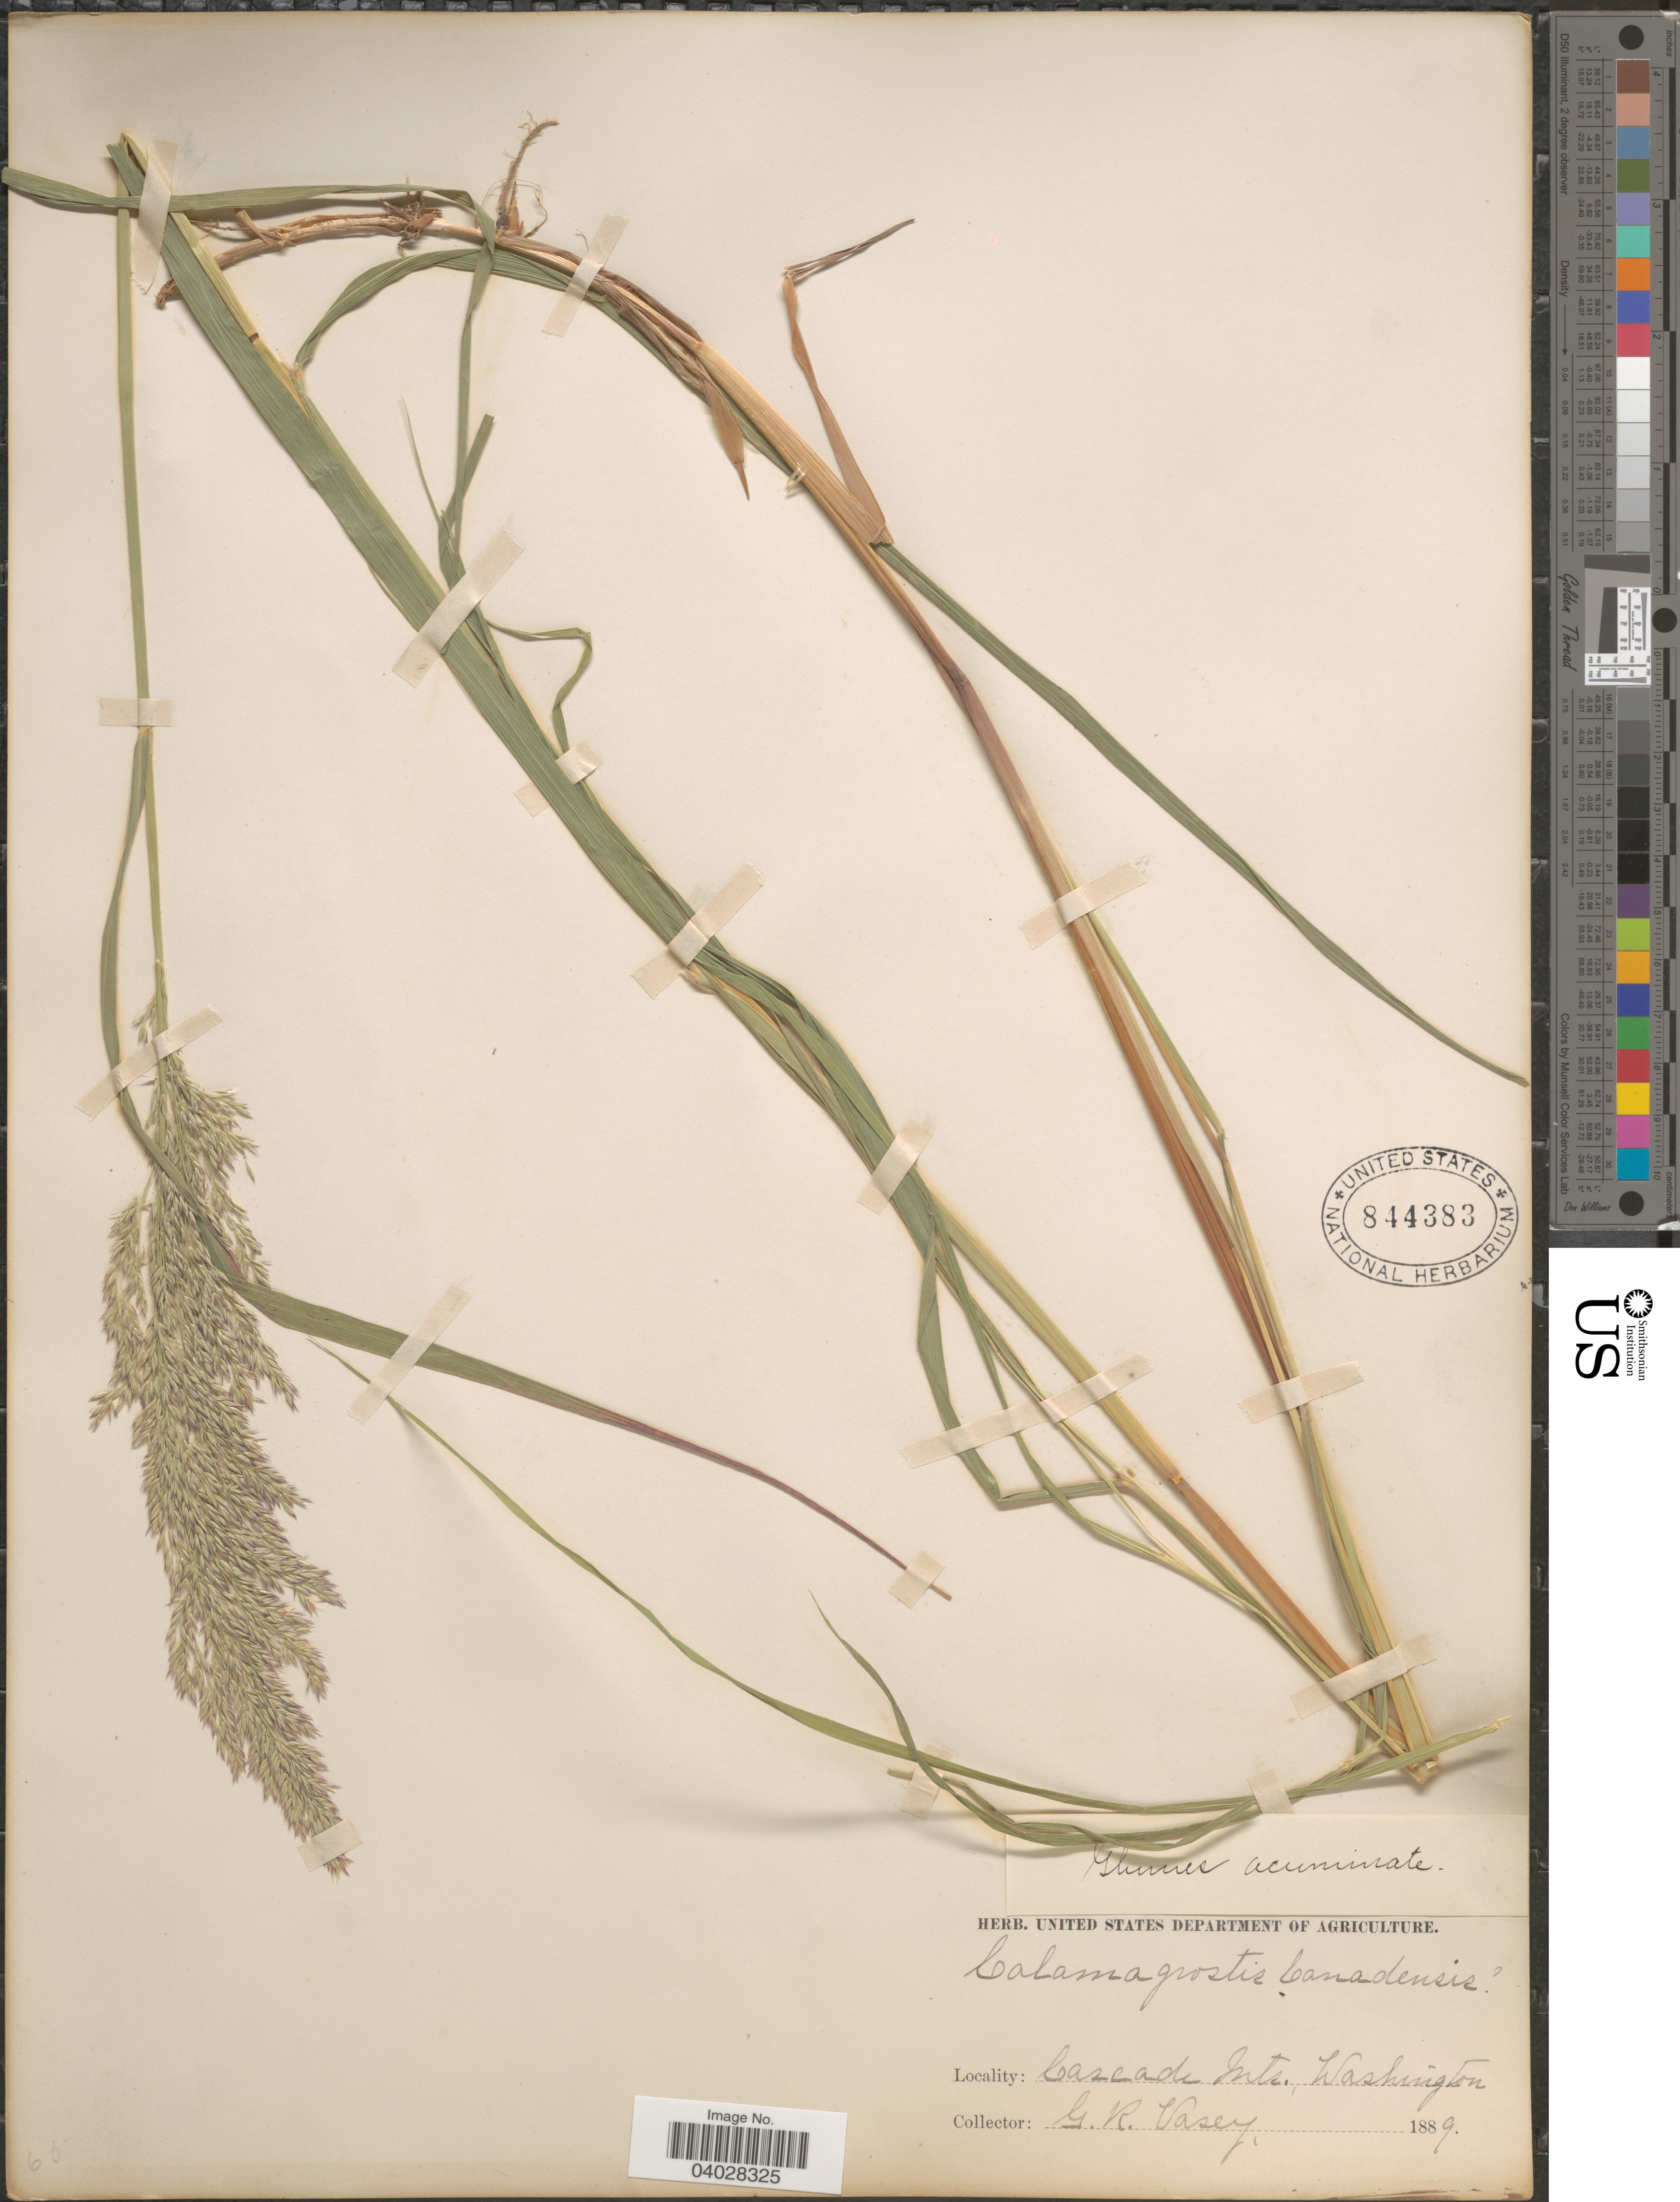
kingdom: Plantae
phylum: Tracheophyta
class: Liliopsida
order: Poales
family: Poaceae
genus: Calamagrostis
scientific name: Calamagrostis canadensis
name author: (Michx.) P. Beauv.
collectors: G. R. Vasey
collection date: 1889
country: United States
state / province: Washington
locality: Cascade Mts.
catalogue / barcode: US 844383